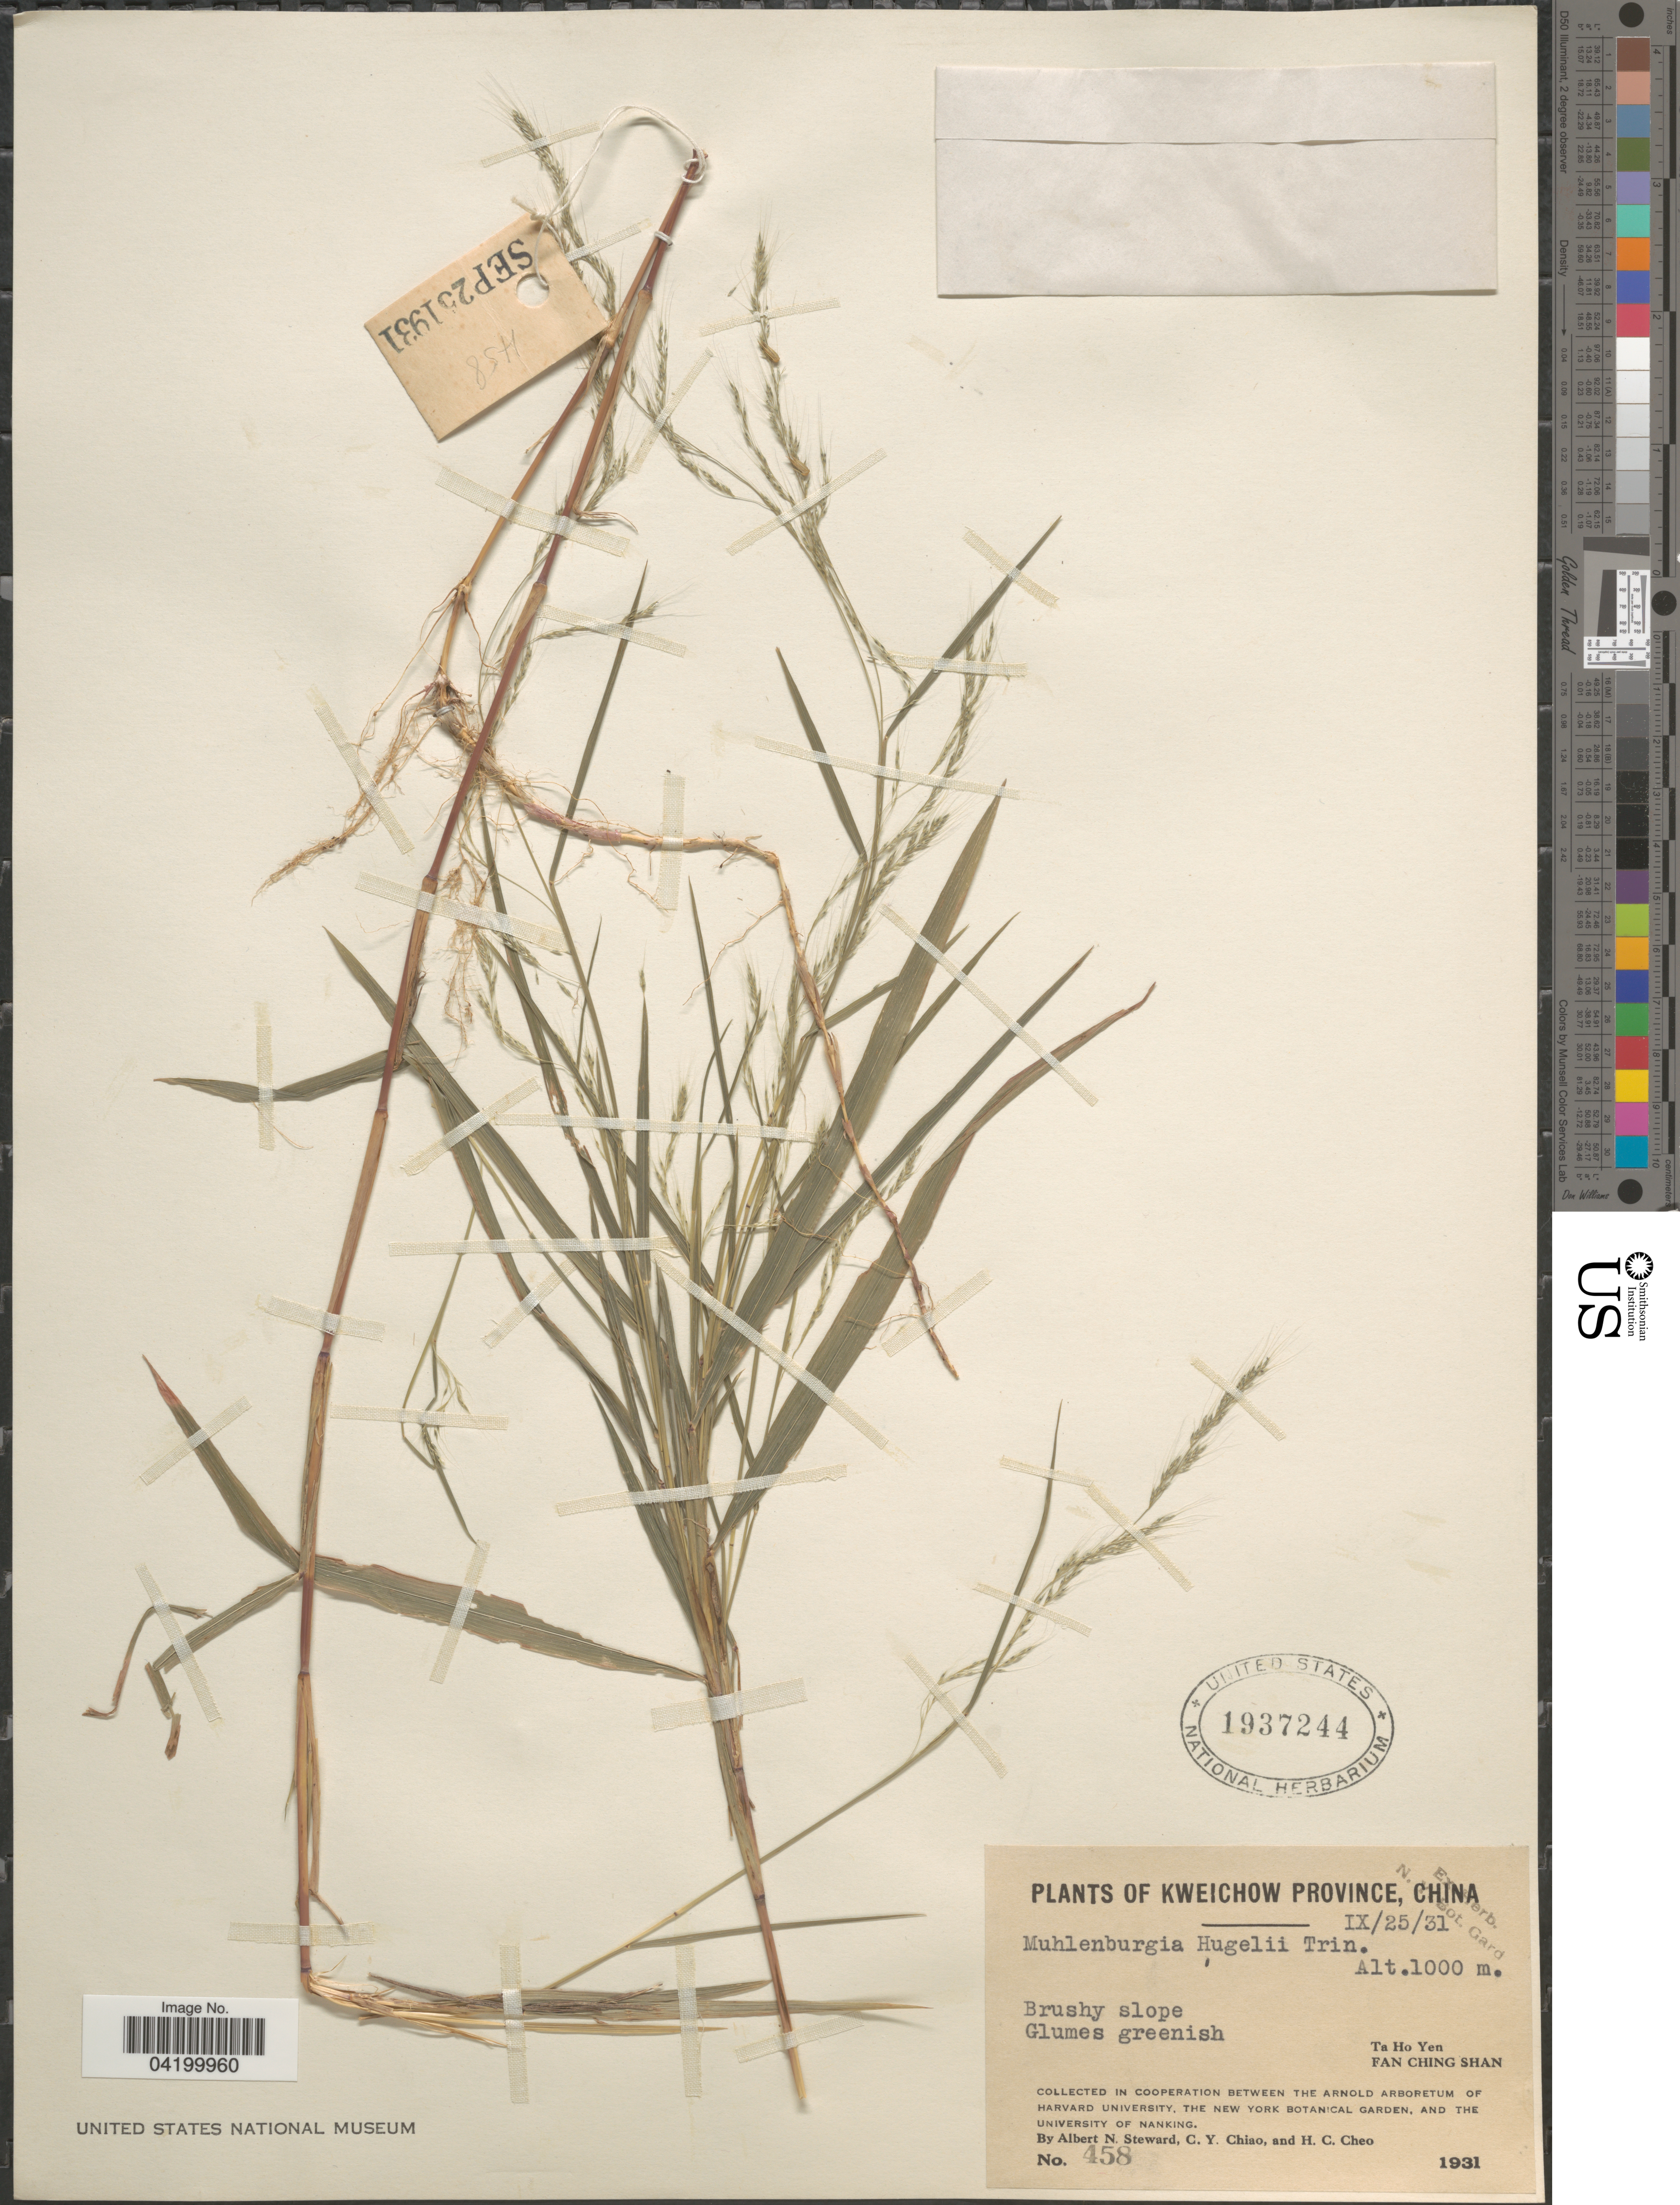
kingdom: Plantae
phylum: Tracheophyta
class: Liliopsida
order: Poales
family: Poaceae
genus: Muhlenbergia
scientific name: Muhlenbergia huegelii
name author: Trin.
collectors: A. N. Steward, C. Y. Chiao & H. Cheo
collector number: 458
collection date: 1931-09-25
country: China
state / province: Guizhou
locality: Kweichow Province. Ta Ho Yen Fan Ching Shan.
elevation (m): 1000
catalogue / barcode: US 1937244